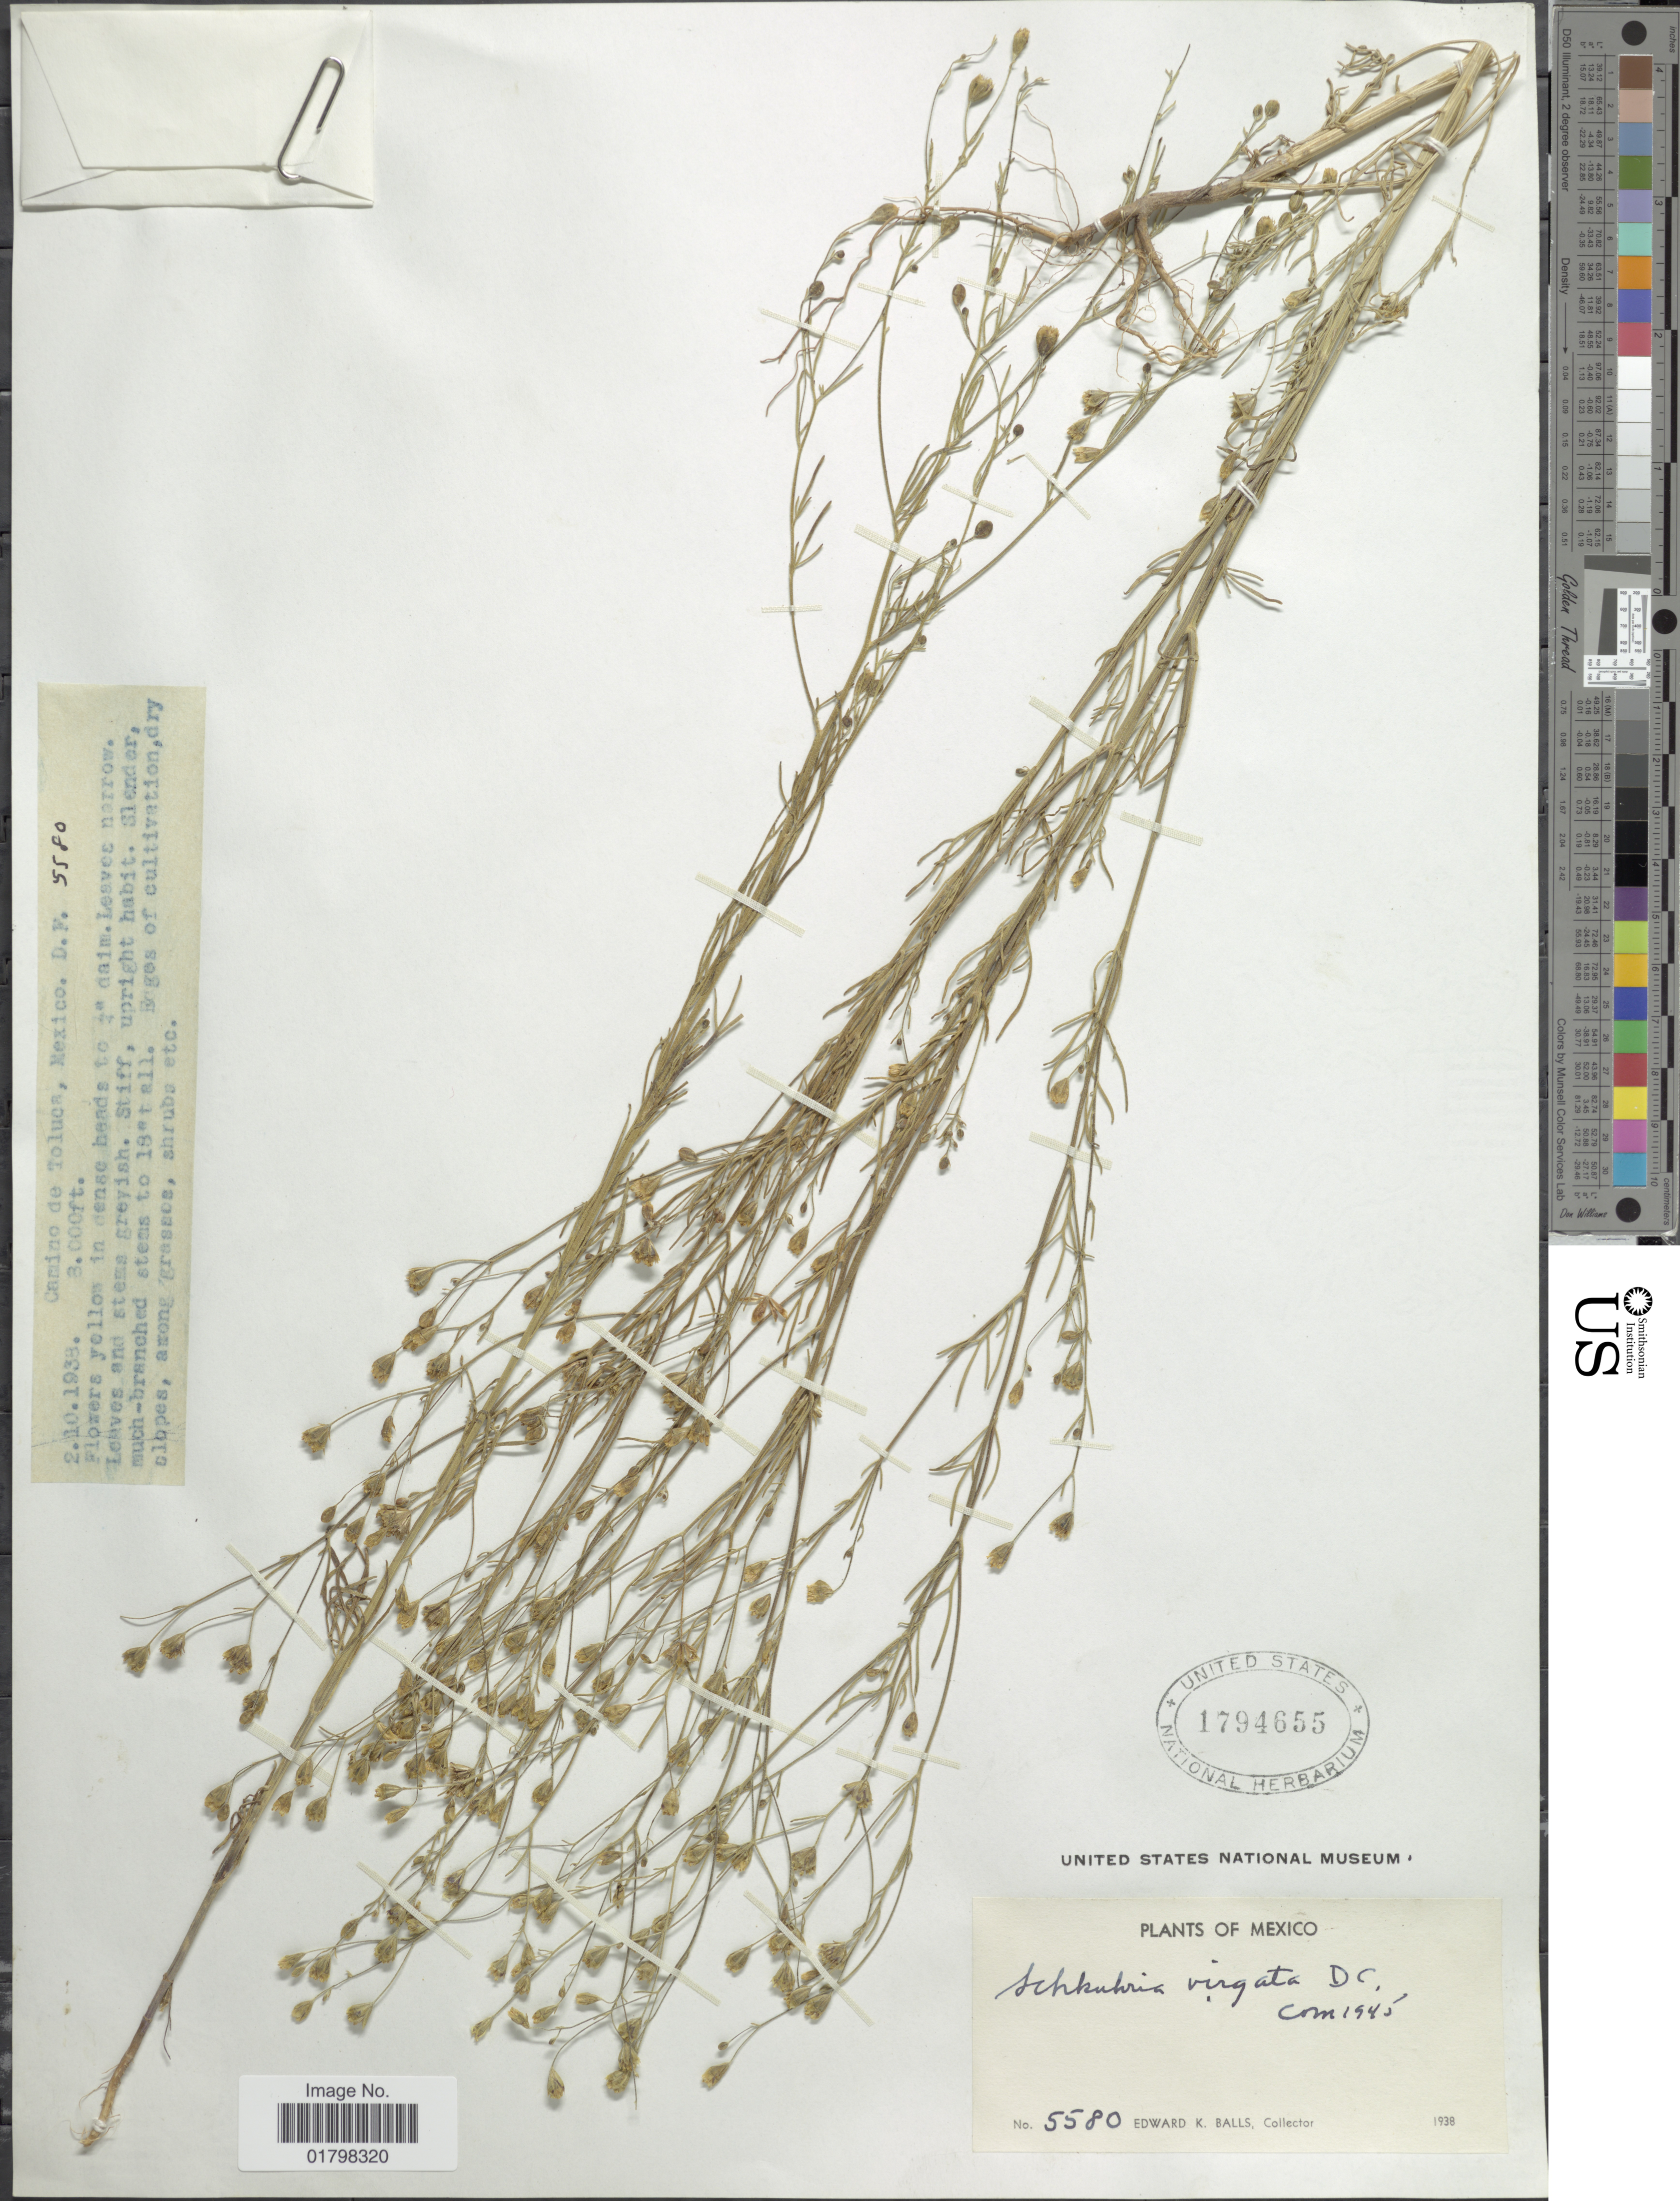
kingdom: Plantae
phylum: Tracheophyta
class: Magnoliopsida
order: Asterales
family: Asteraceae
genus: Schkuhria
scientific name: Schkuhria pinnata var. virgata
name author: (La Llave ex La Llave) Heiser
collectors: E. K. Balls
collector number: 5580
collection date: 1938-10-02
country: Mexico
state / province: Distrito Federal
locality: Camino de Toluca, D. F.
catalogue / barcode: US 1794655